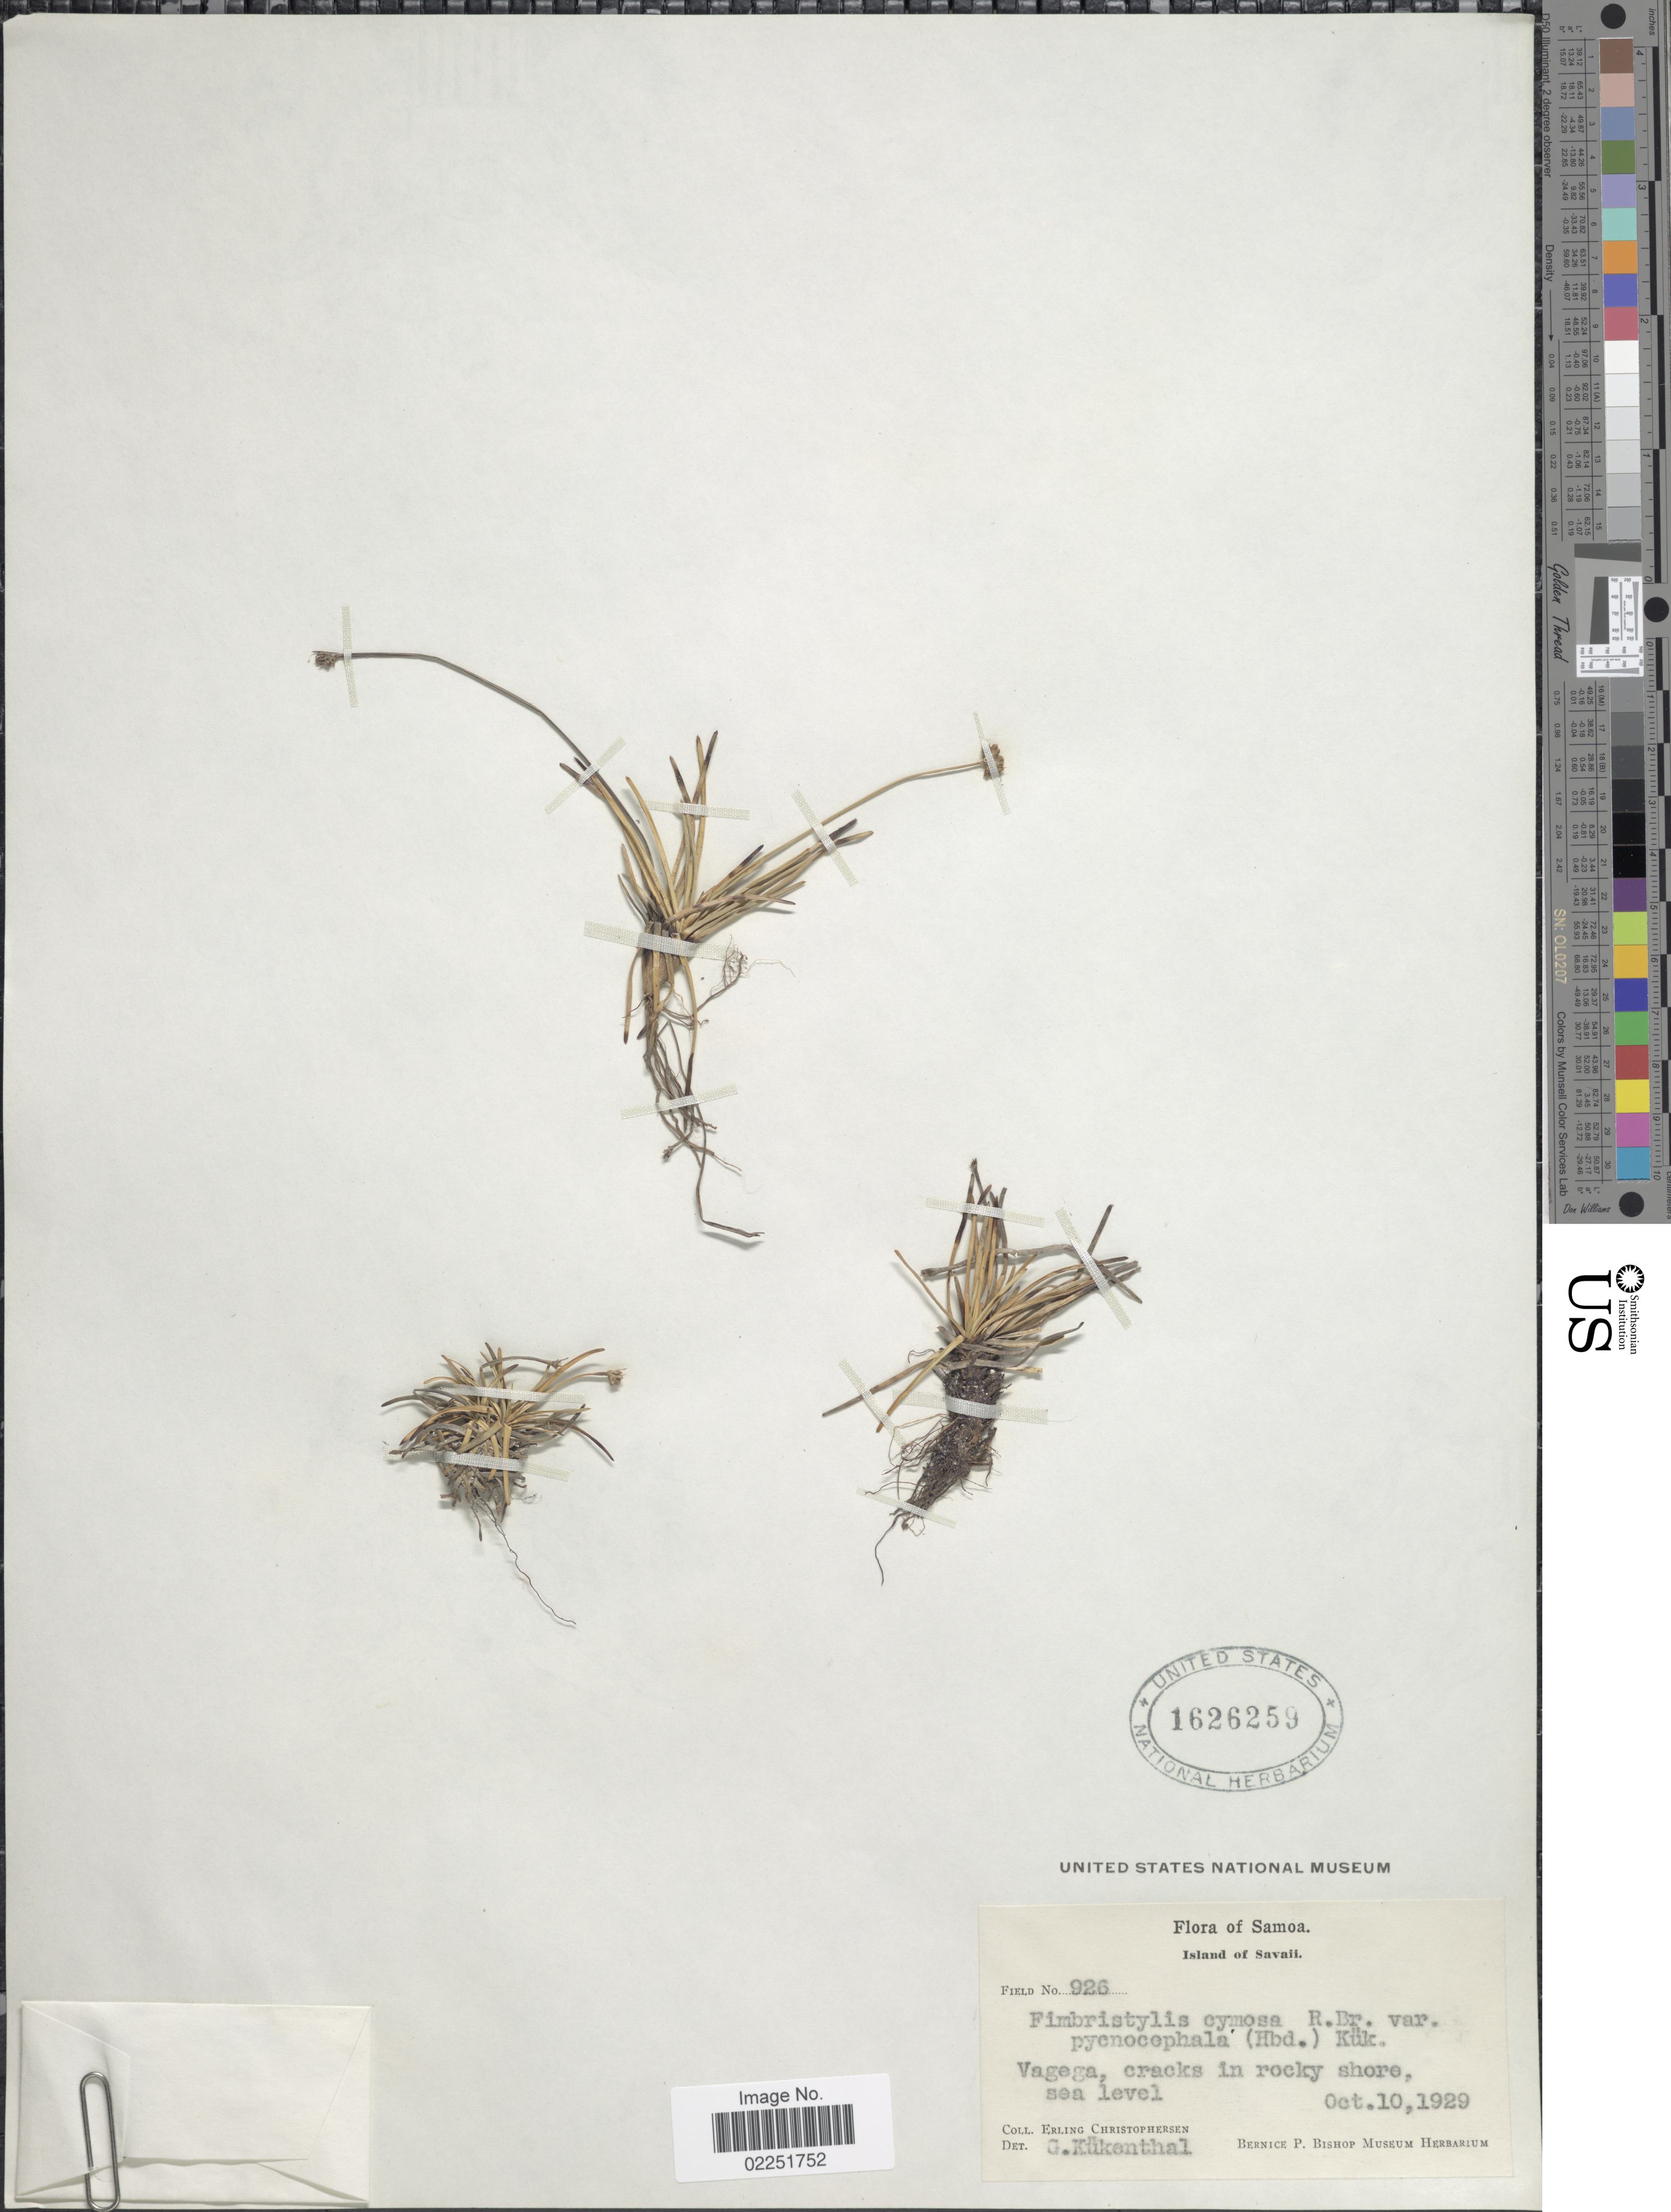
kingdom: Plantae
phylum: Tracheophyta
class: Liliopsida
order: Poales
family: Cyperaceae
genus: Fimbristylis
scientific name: Fimbristylis cymosa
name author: R. Br.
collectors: E. Christopherson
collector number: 926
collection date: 1929-10-10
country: Samoa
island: Savai'i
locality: Samoa. Island of Savaii. Vagega, cracks in rocky shore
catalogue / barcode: US 1626259